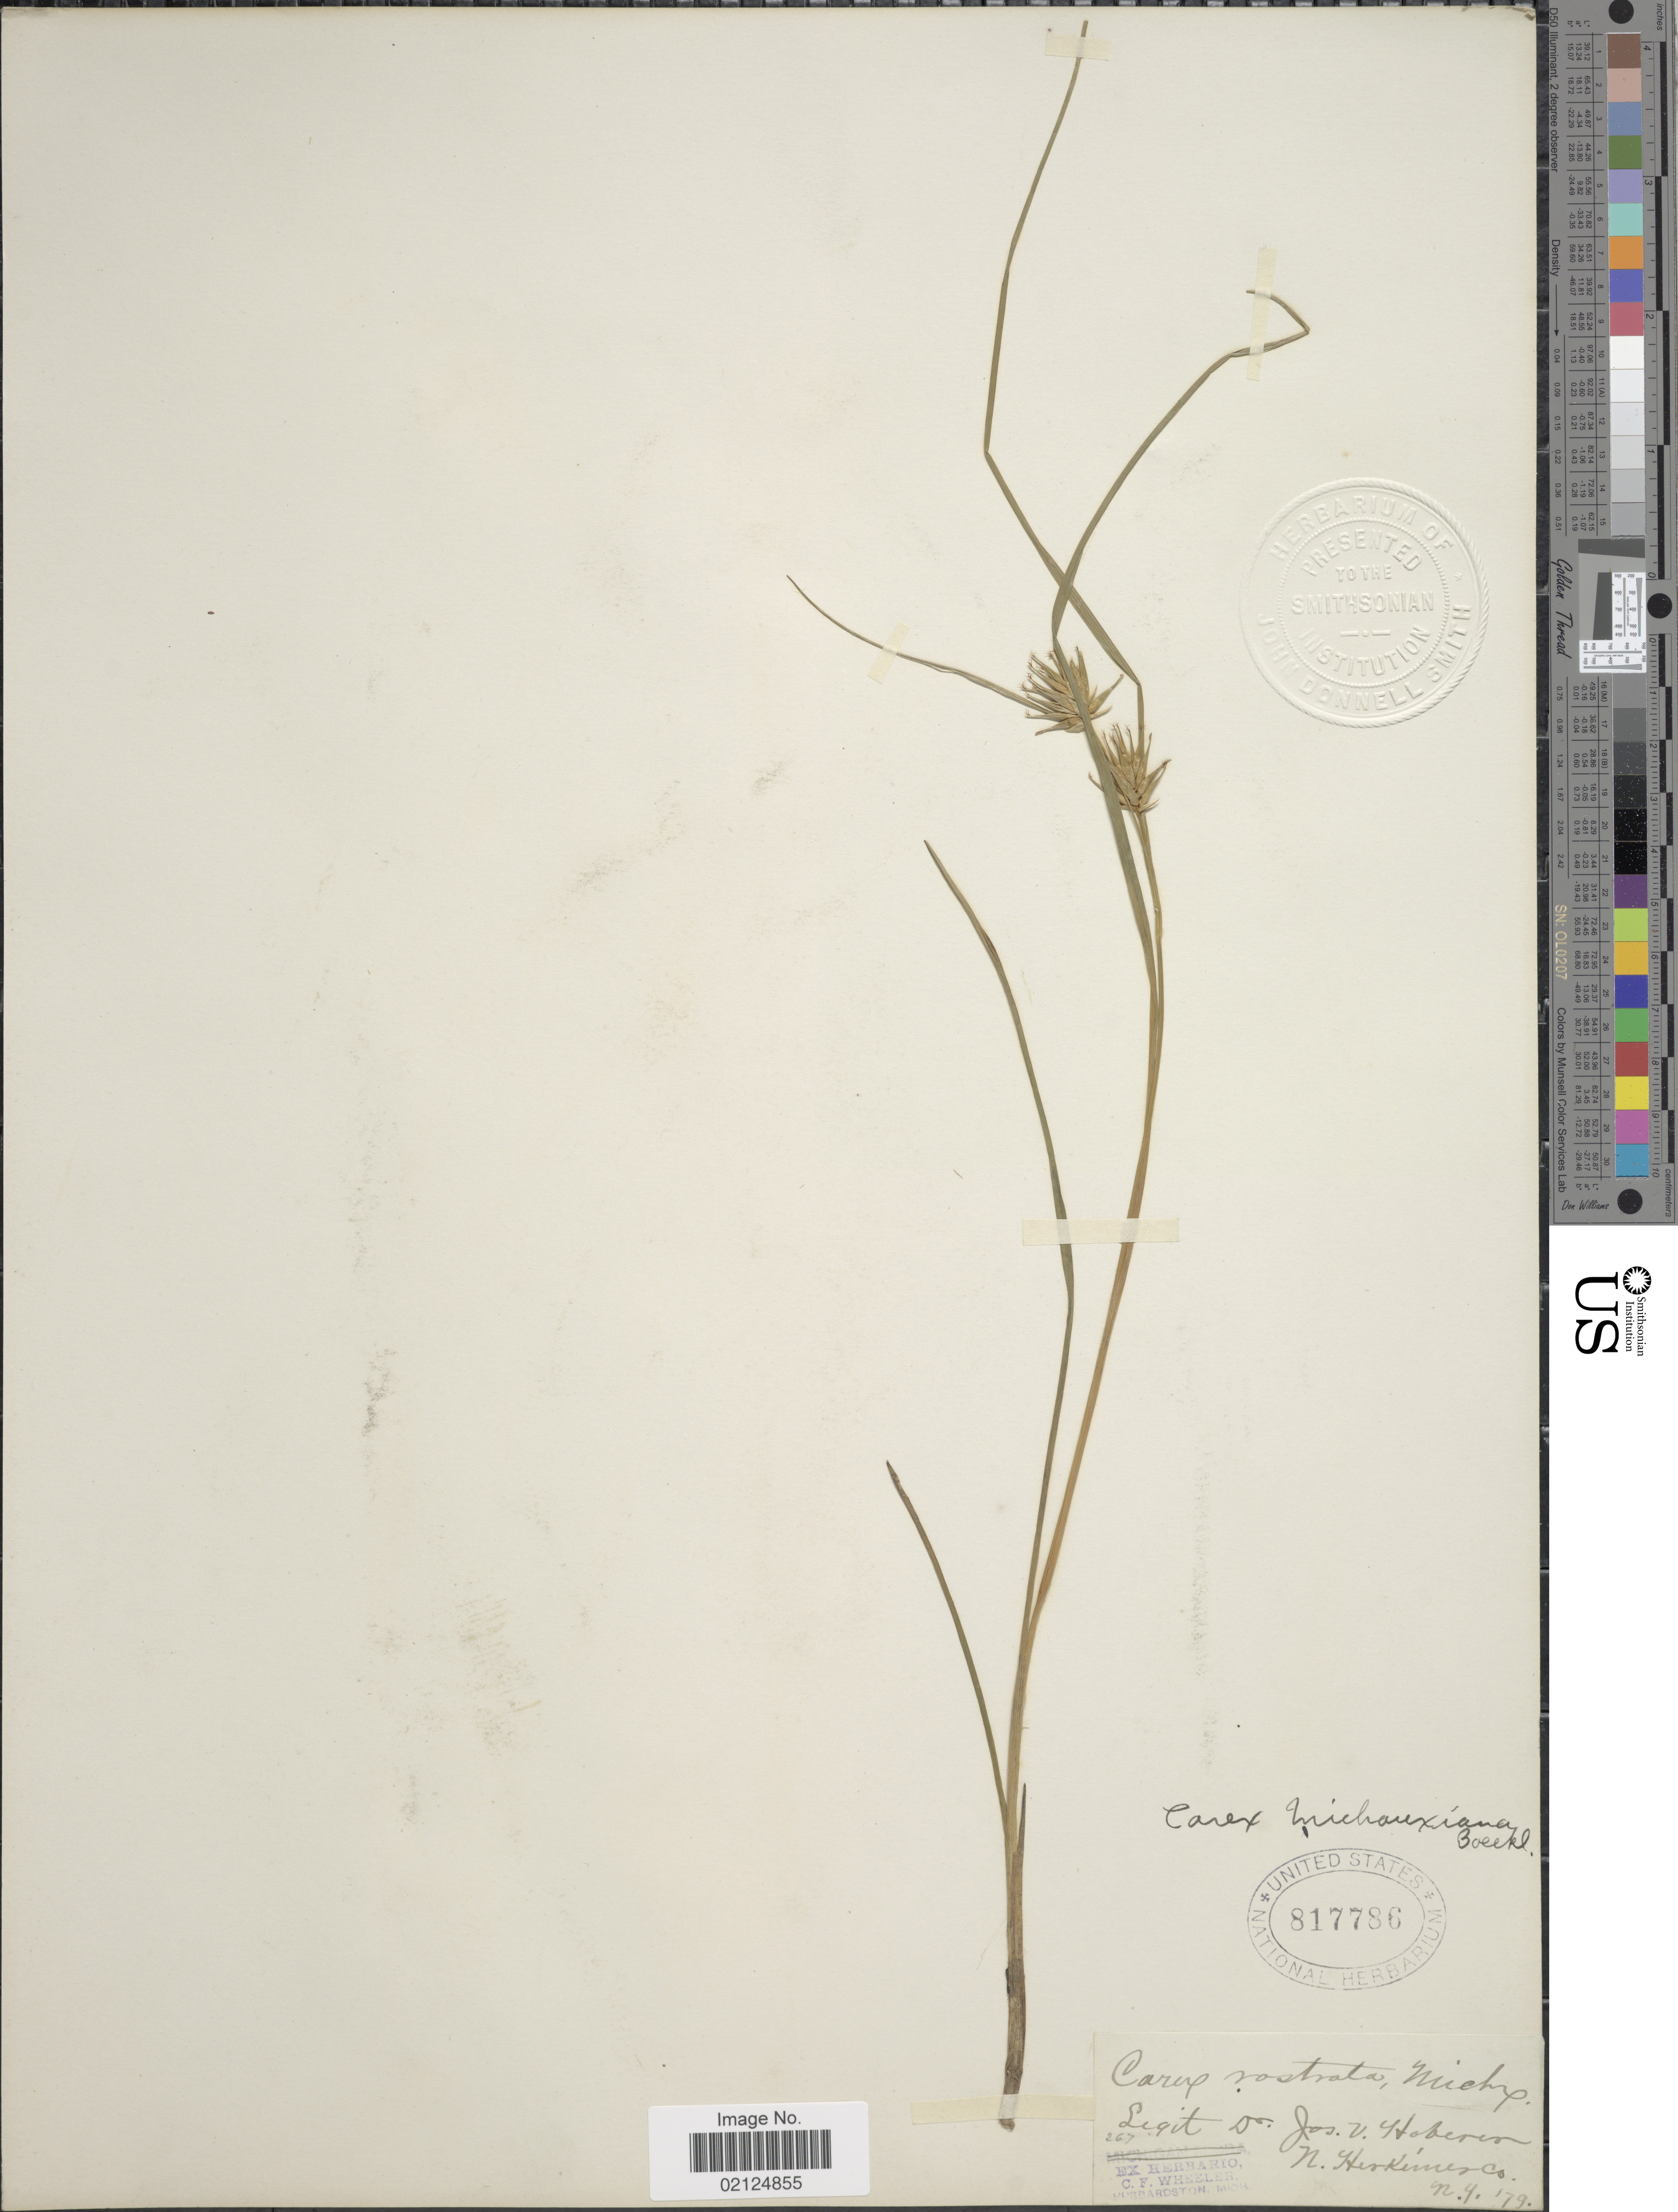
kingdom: Plantae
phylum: Tracheophyta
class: Liliopsida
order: Poales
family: Cyperaceae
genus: Carex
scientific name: Carex michauxiana subsp. michauxiana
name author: Boeckeler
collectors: J. V. Haberer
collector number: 267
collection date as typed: Transcribed d/m/y: //79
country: United States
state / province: New York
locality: N. Herkimer Co.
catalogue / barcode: US 817786